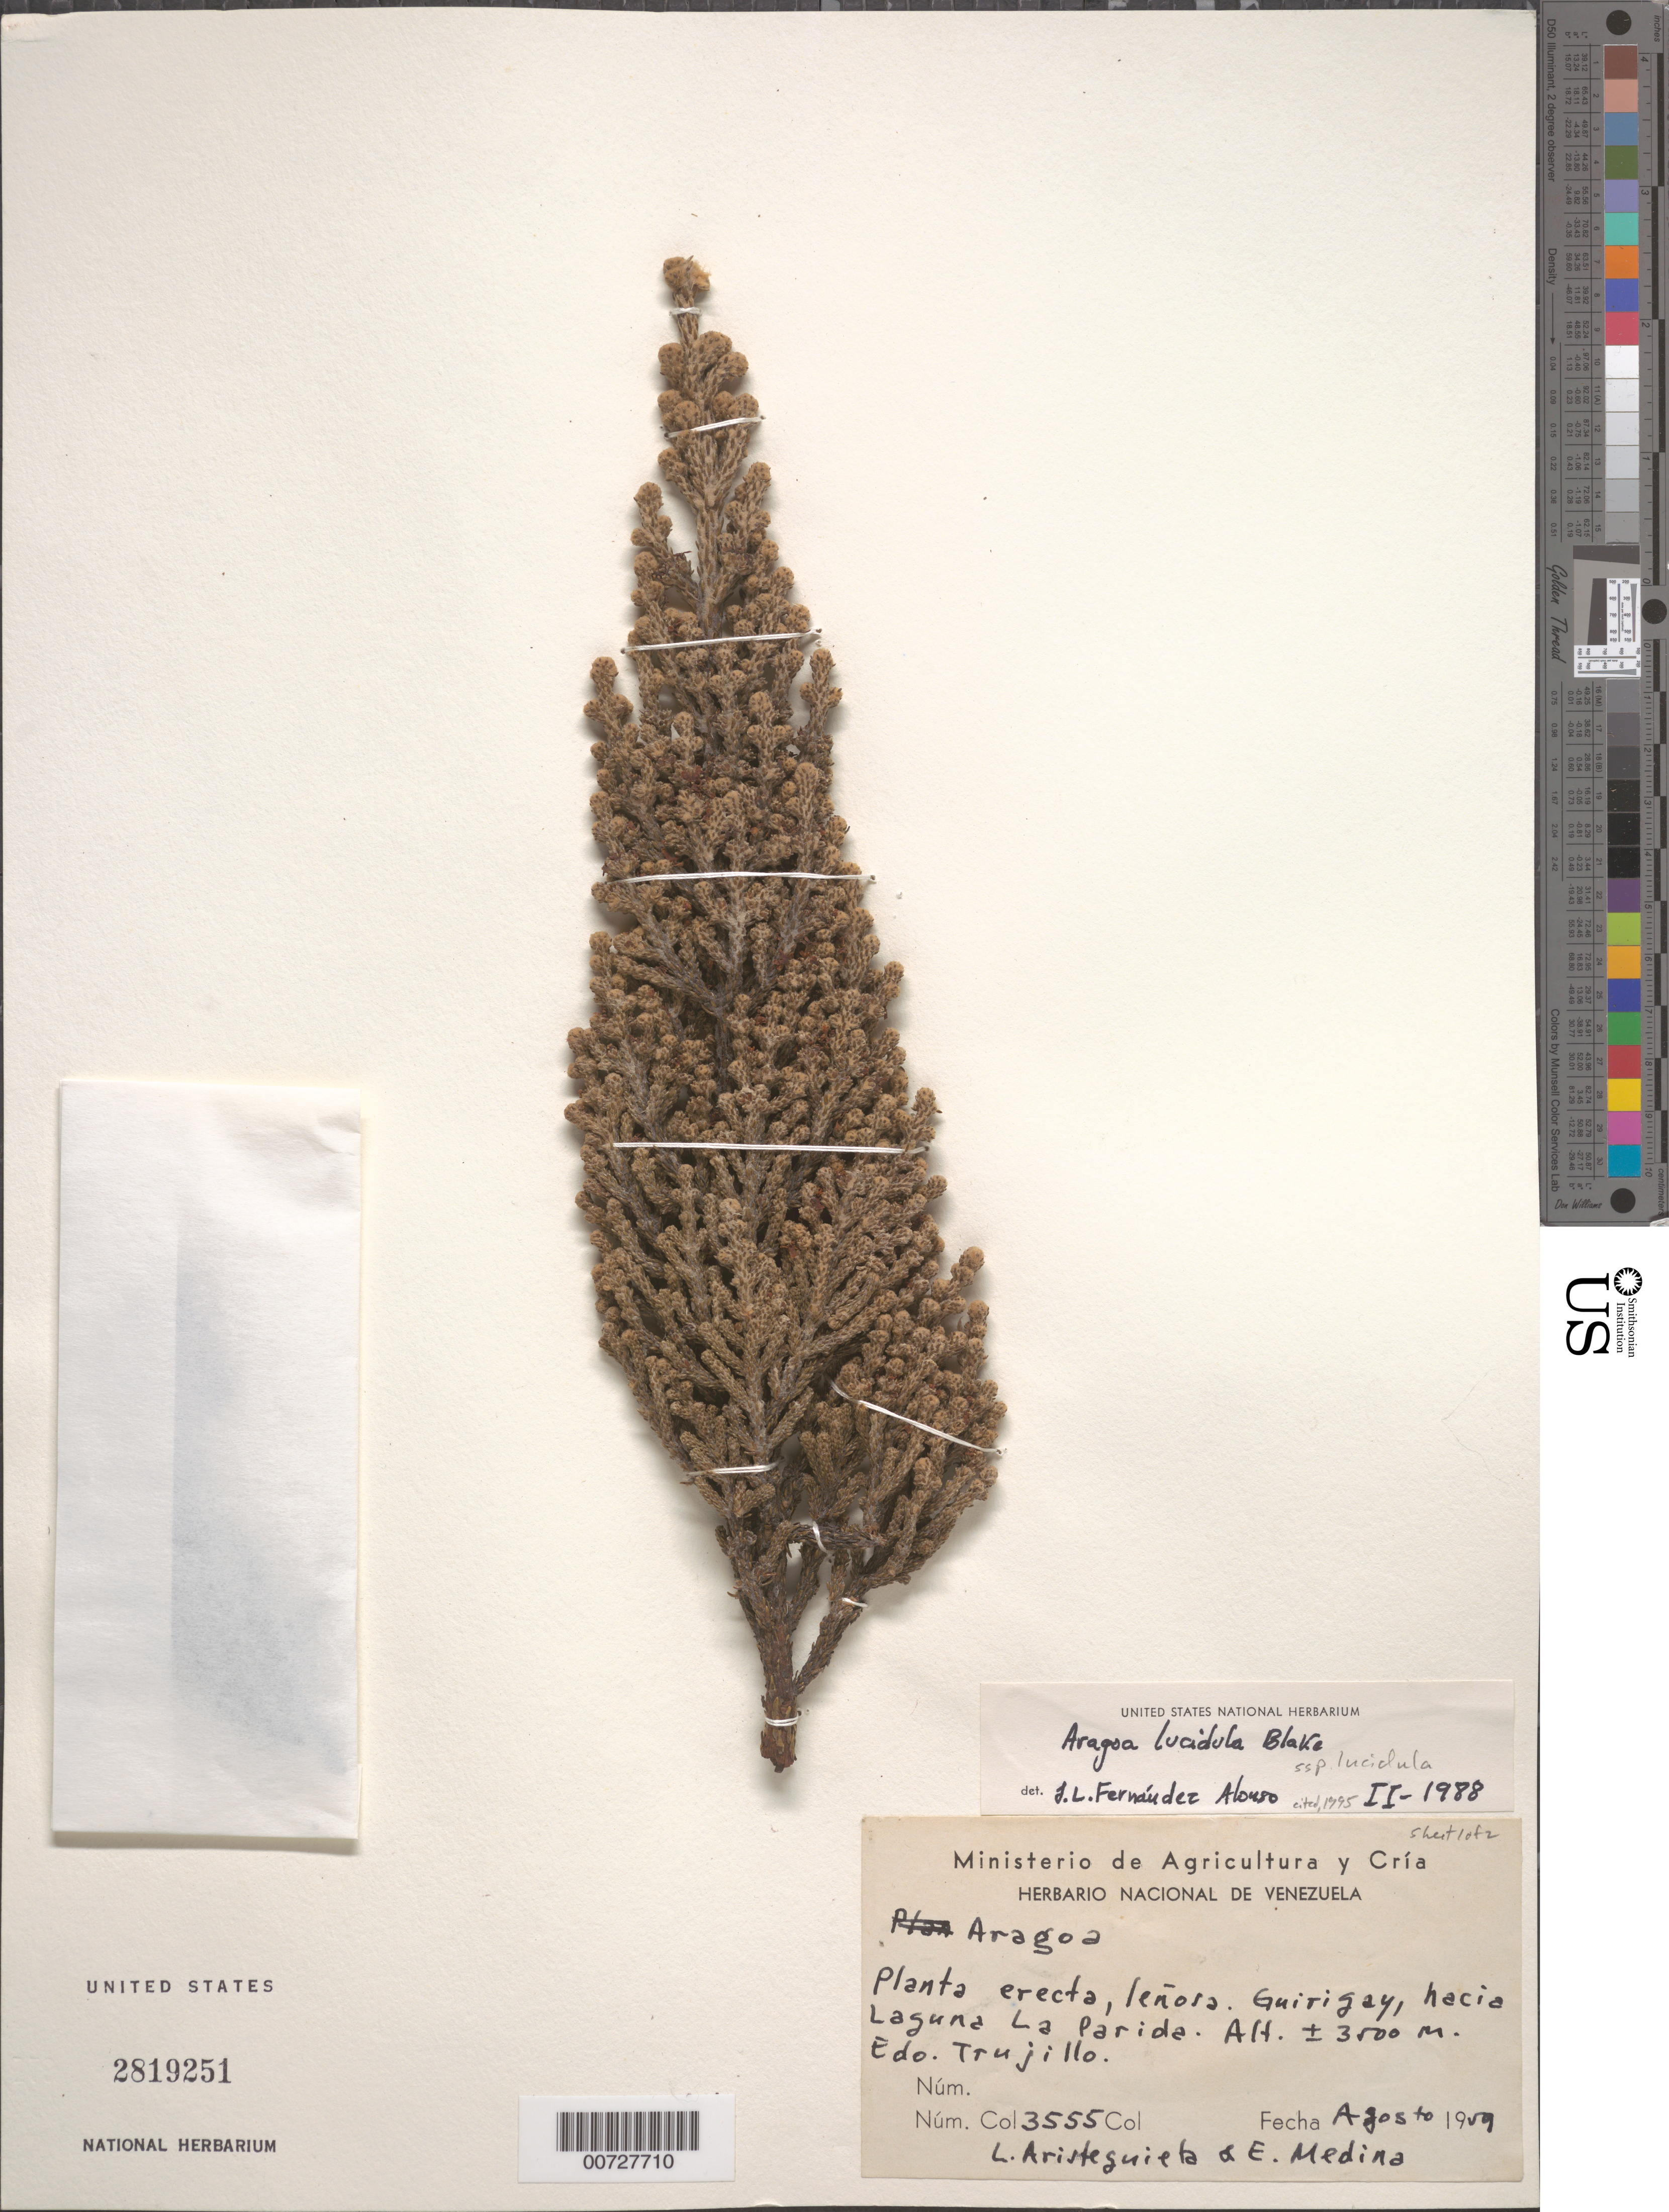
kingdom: Plantae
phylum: Tracheophyta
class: Magnoliopsida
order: Lamiales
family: Plantaginaceae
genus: Aragoa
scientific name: Aragoa lucidula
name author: S.F. Blake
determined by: Fernández-Alonso, J. L.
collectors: L. Aristeguieta & E. Medina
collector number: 3555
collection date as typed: Aug 1958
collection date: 1958-08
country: Venezuela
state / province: Trujillo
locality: Guirigay, hacia Laguna La Parida.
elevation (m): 3500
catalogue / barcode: US 2819251